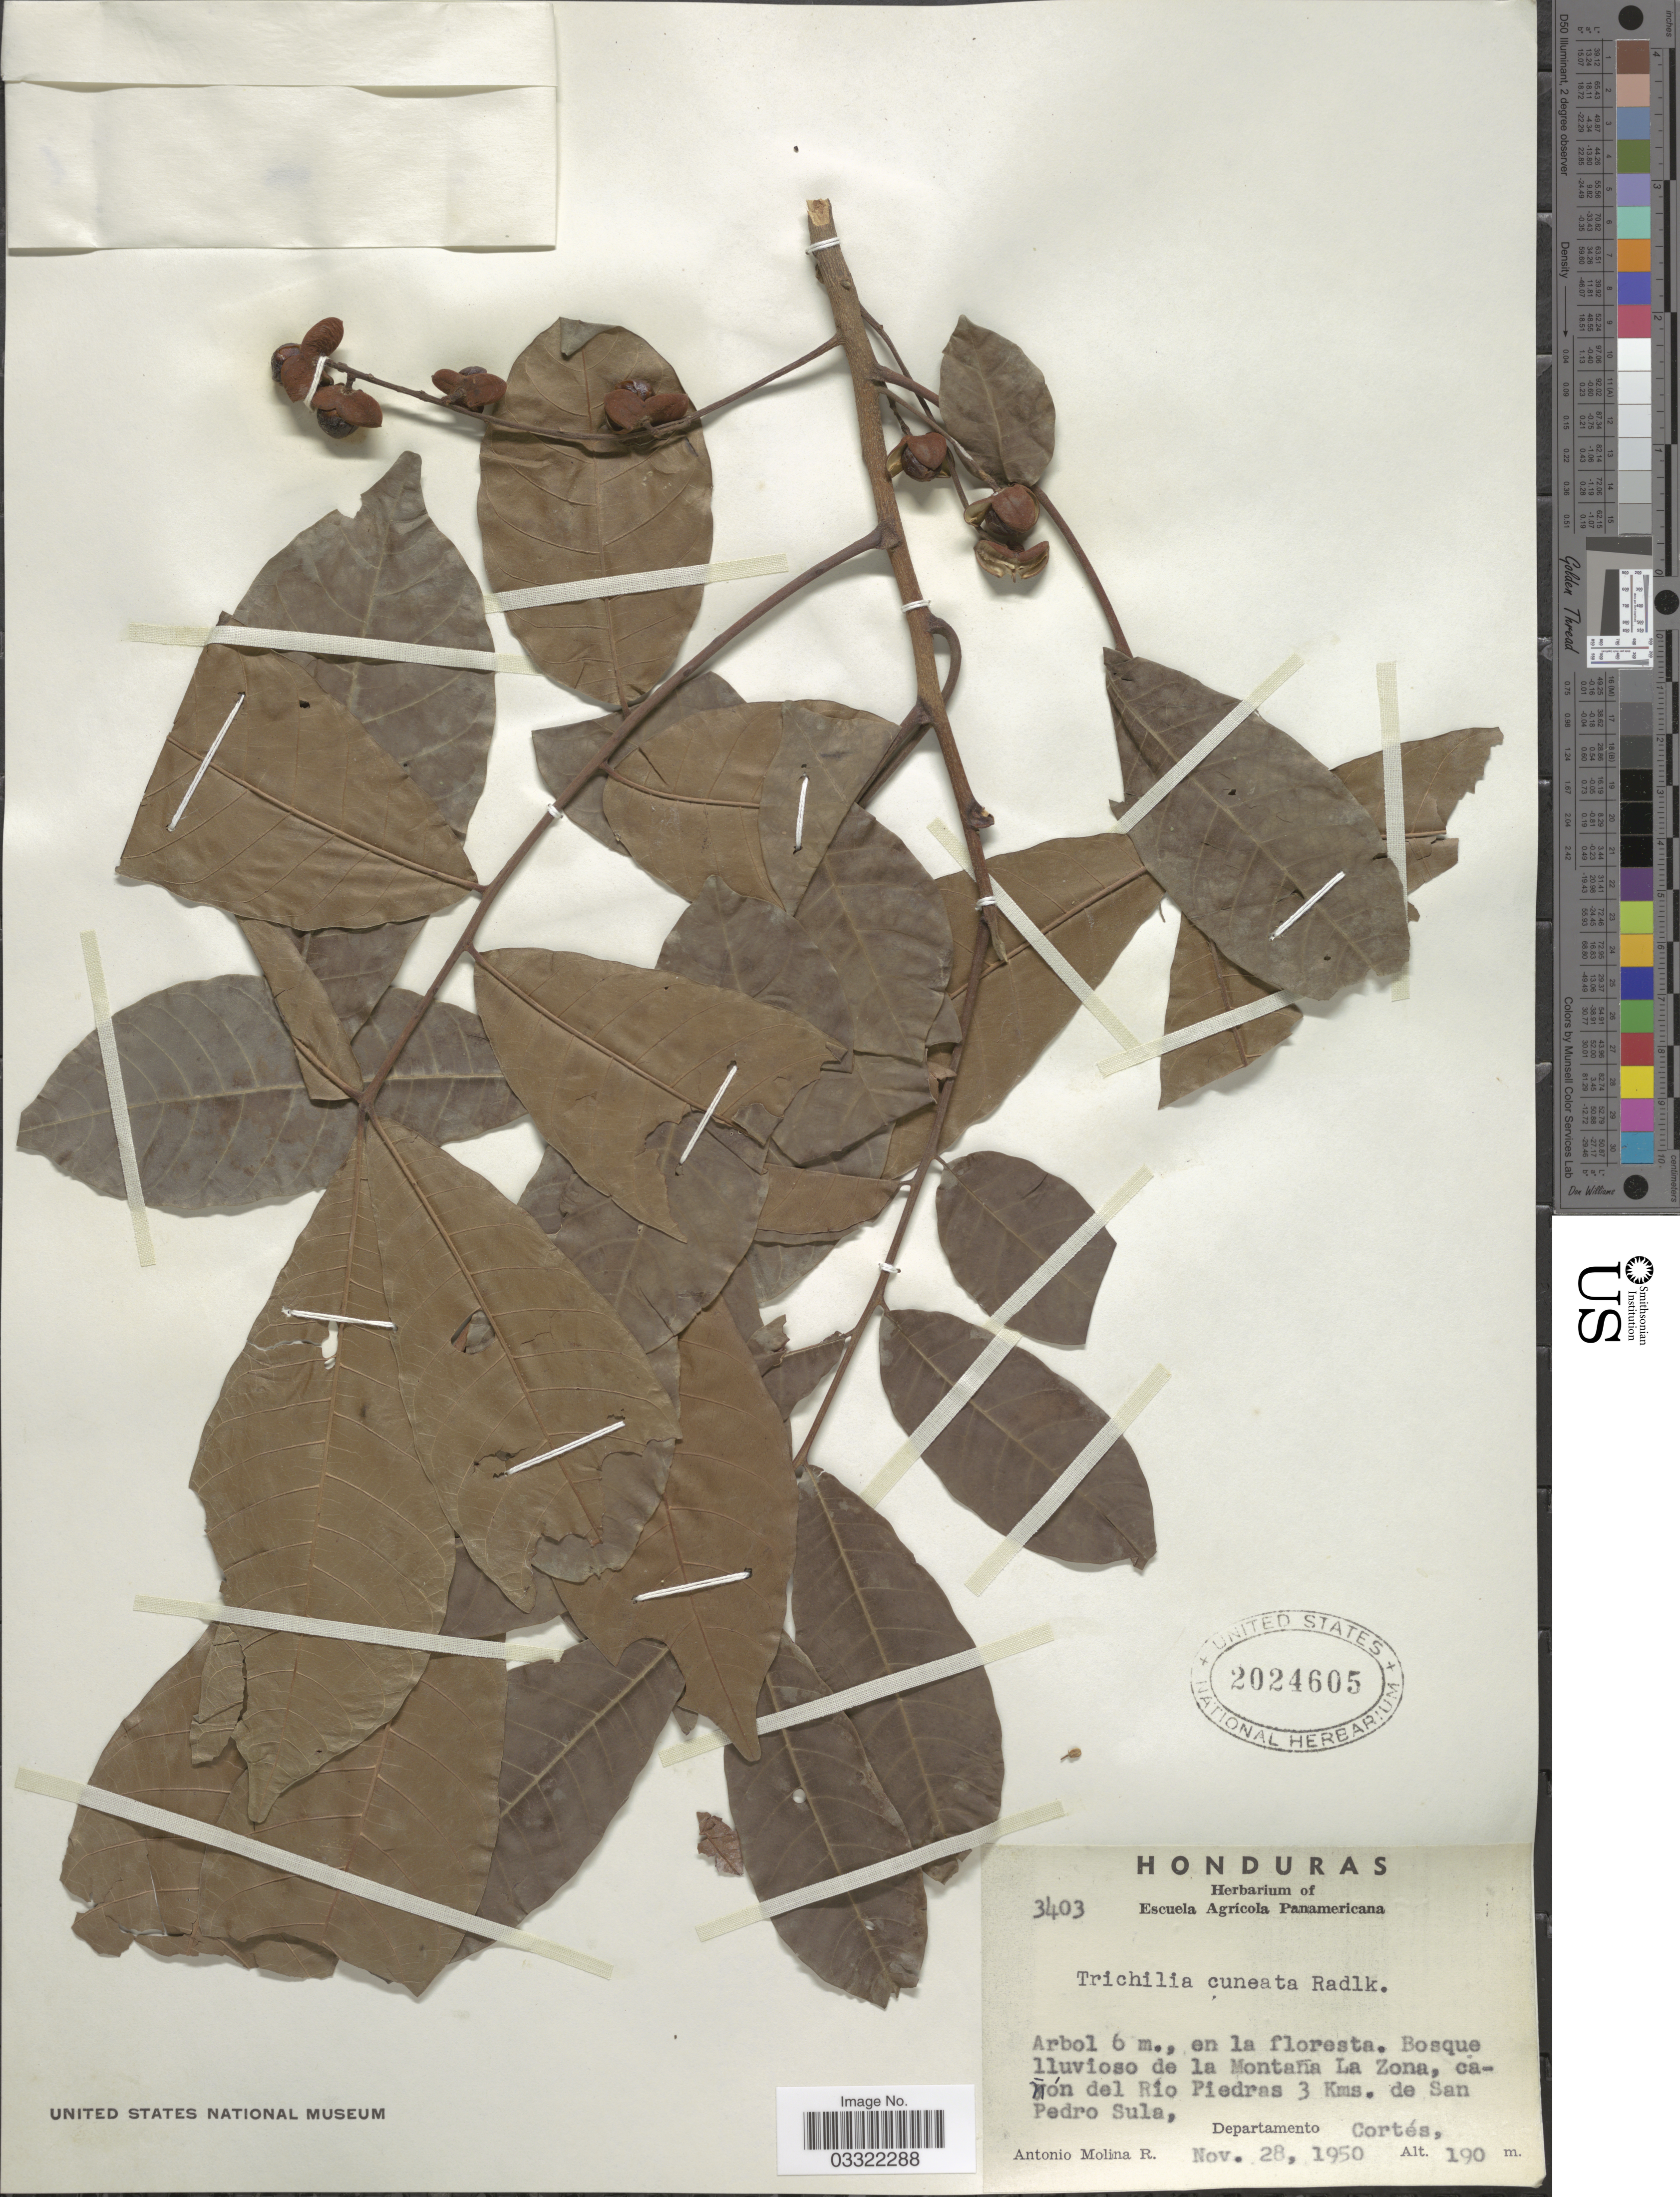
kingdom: Plantae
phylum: Tracheophyta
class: Magnoliopsida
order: Sapindales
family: Meliaceae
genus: Trichilia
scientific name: Trichilia cuneata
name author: Radlk.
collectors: A. Molina R.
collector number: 3403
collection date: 1950-11-28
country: Honduras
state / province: Cortés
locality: Bosque lluvioso de la Montaña La Zona, cañón del Rio Piedras 3 Kms. de San Pedro Sula, Departamento Cortés.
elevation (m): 190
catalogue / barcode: US 2024605